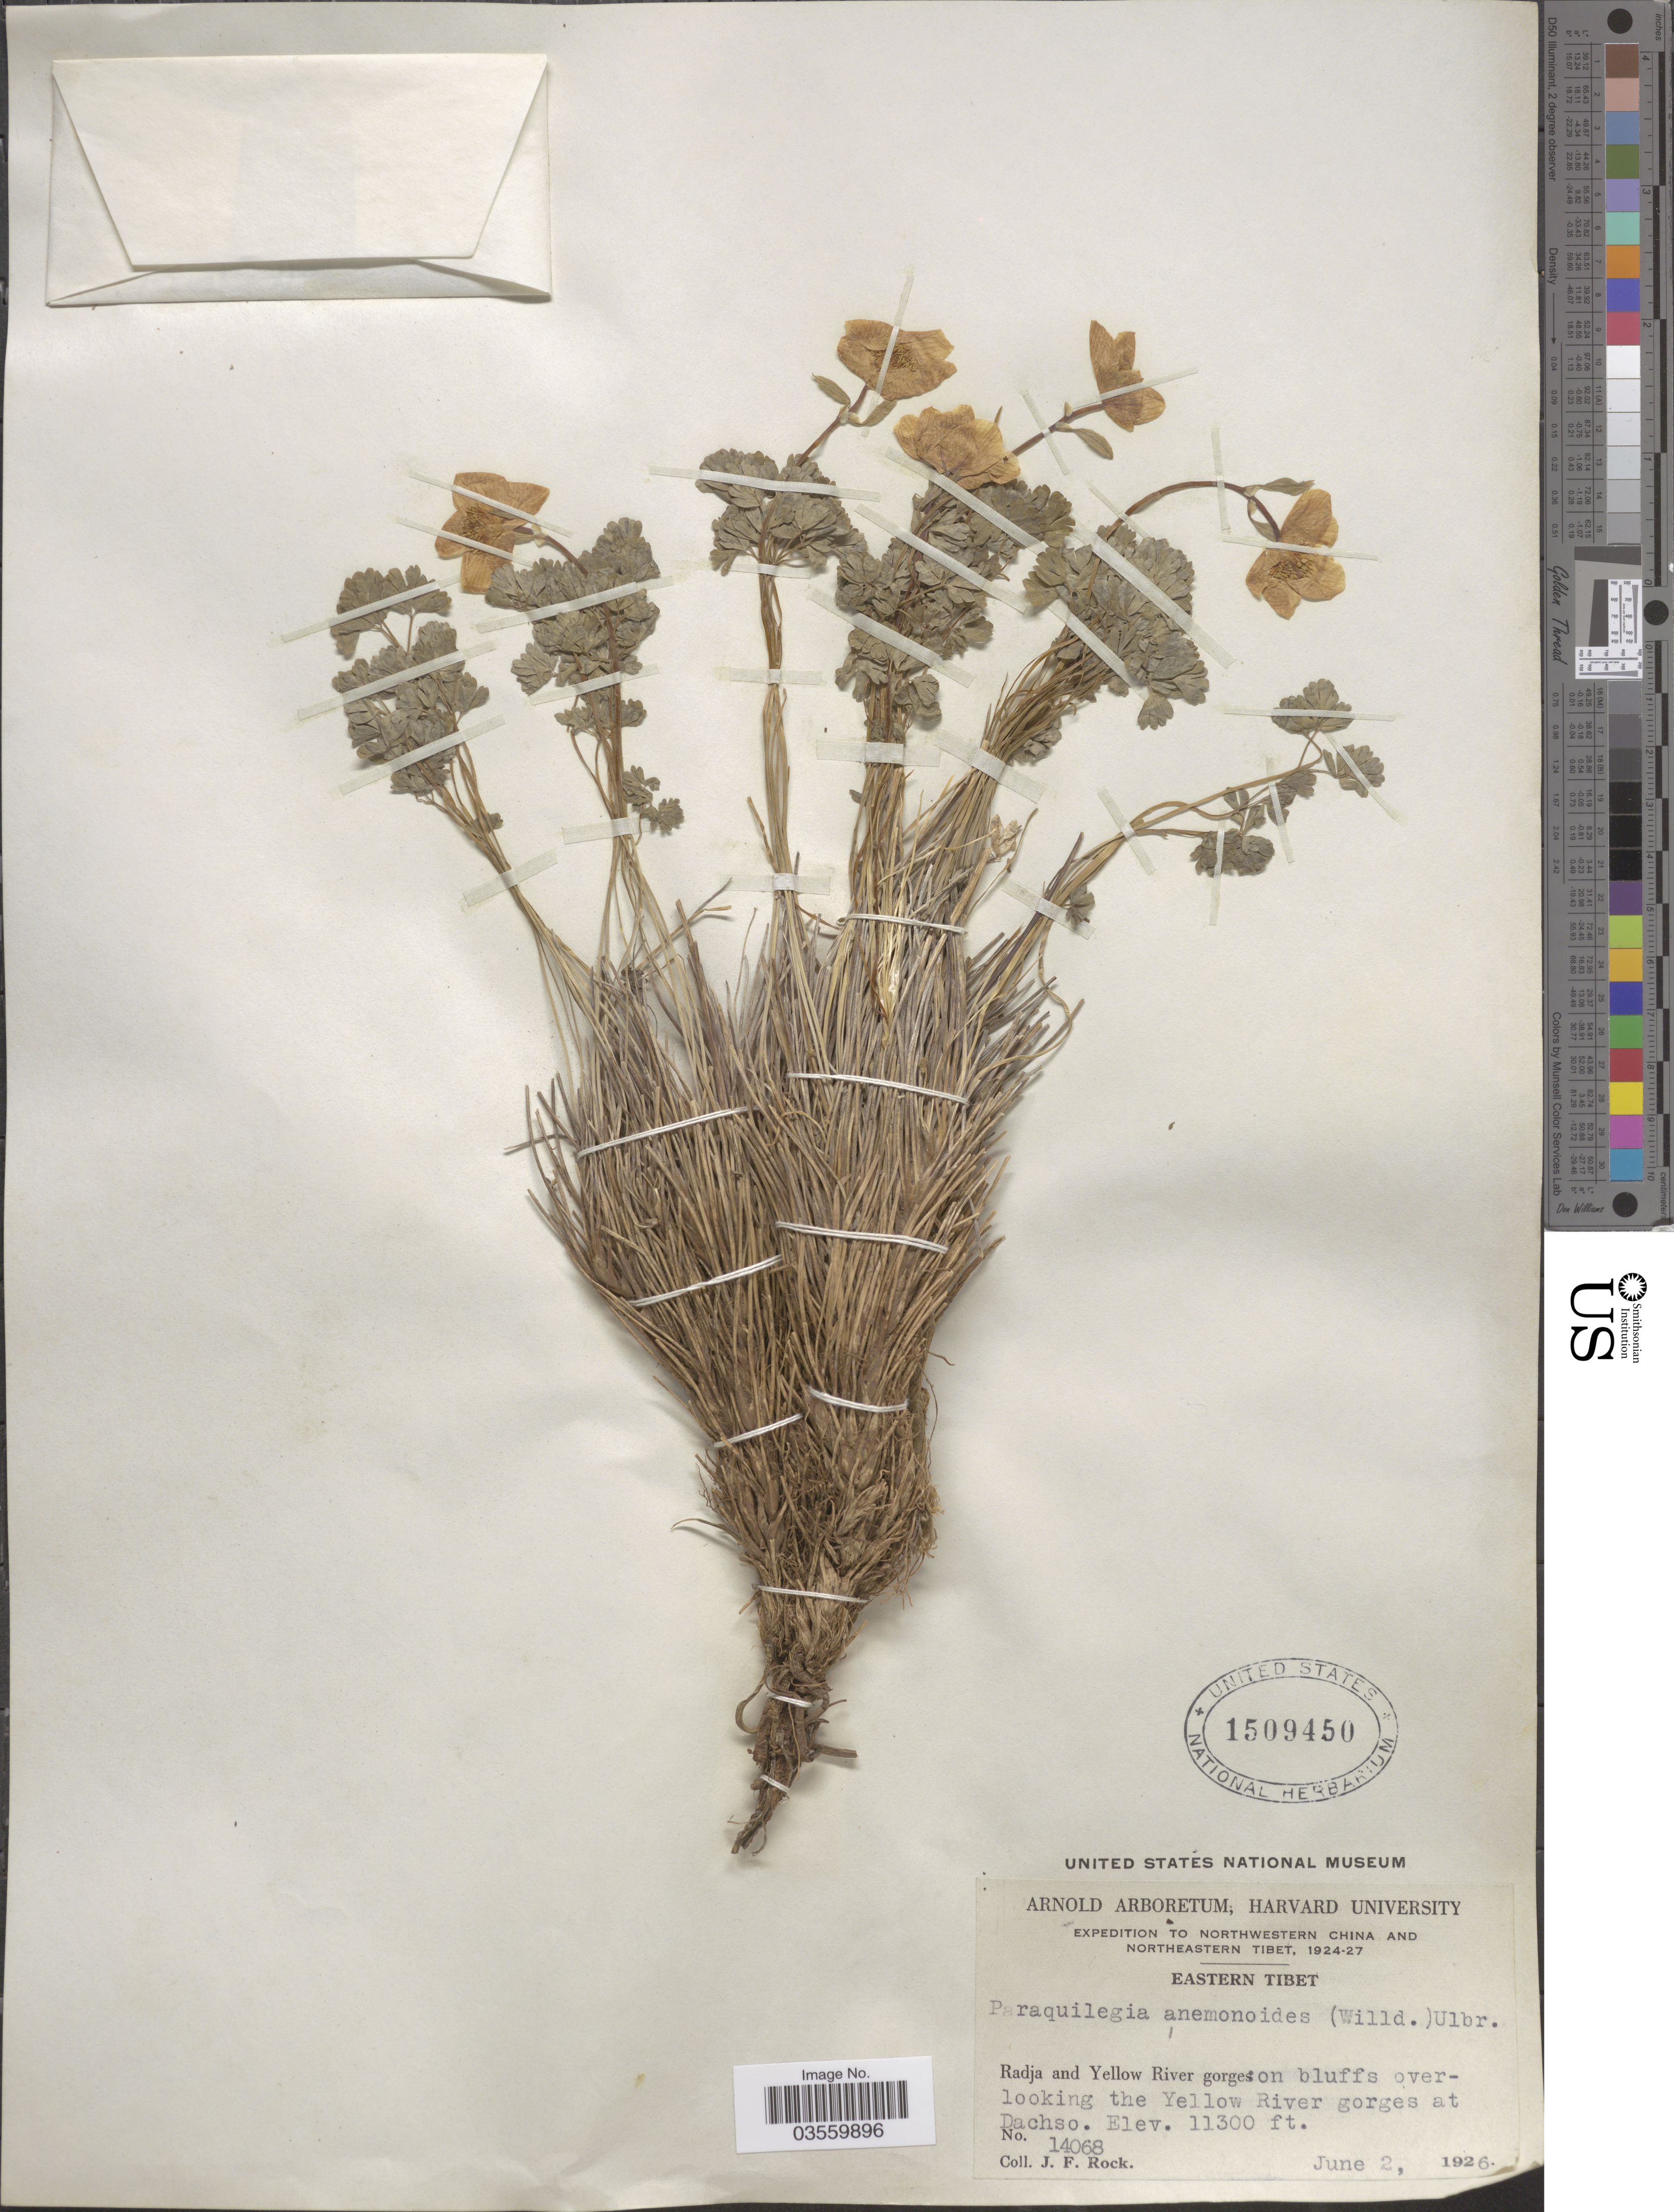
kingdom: Plantae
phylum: Tracheophyta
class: Magnoliopsida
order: Ranunculales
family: Ranunculaceae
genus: Paraquilegia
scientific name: Paraquilegia microphylla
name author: (Royle) J.R. Drumm. & Hutch.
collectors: J. Rock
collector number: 14068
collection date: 1926-06-02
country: China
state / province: Xizang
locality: Eastern Tibet. Radja and Yellow River gorges: on bluffs overlooking the Yellow River gorges at Dachso.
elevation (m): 3444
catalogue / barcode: US 1509450